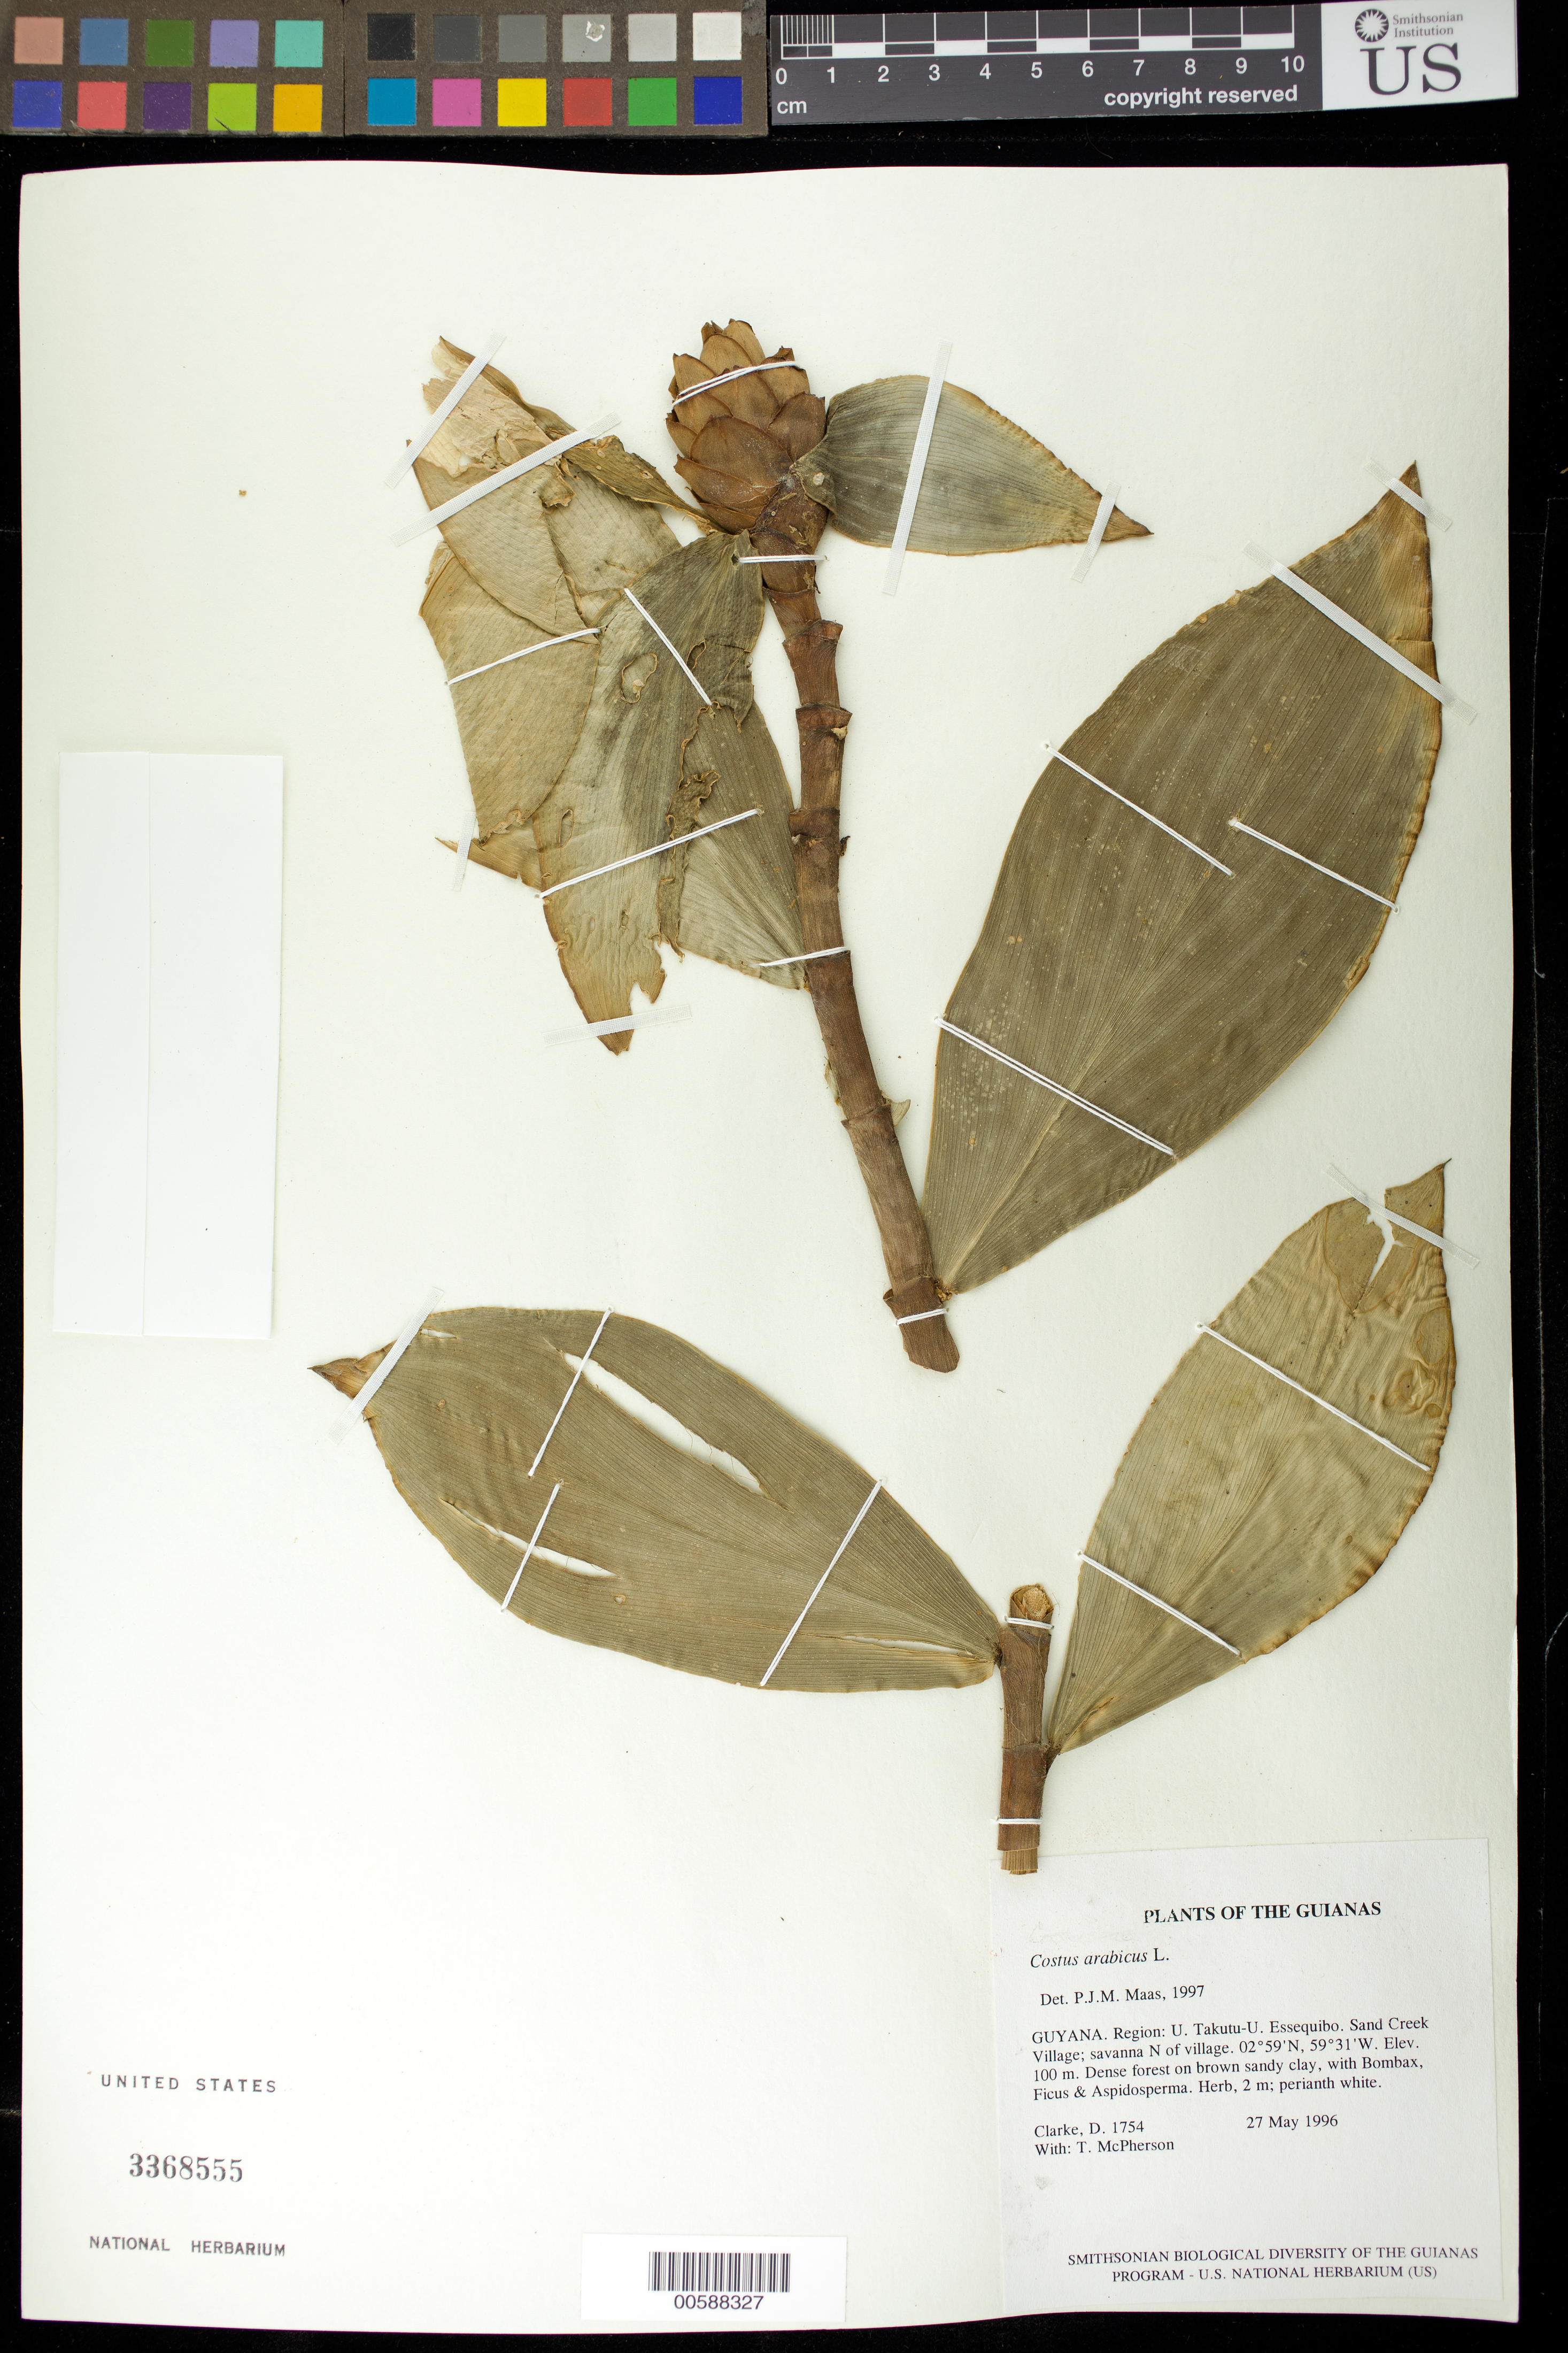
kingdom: Plantae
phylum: Tracheophyta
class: Liliopsida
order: Zingiberales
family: Costaceae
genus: Costus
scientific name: Costus arabicus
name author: L.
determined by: Maas, Paul J. M.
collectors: H. D. Clarke & T. McPherson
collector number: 1754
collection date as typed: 27 May 1996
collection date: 1996-05-27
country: Guyana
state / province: U. Takutu-U. Essequibo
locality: Sand Creek Village; savanna N of village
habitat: Dense forest on brown sandy clay, with Bombacaceae, Ficus & Aspidosperma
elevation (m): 100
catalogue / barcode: US 3368555